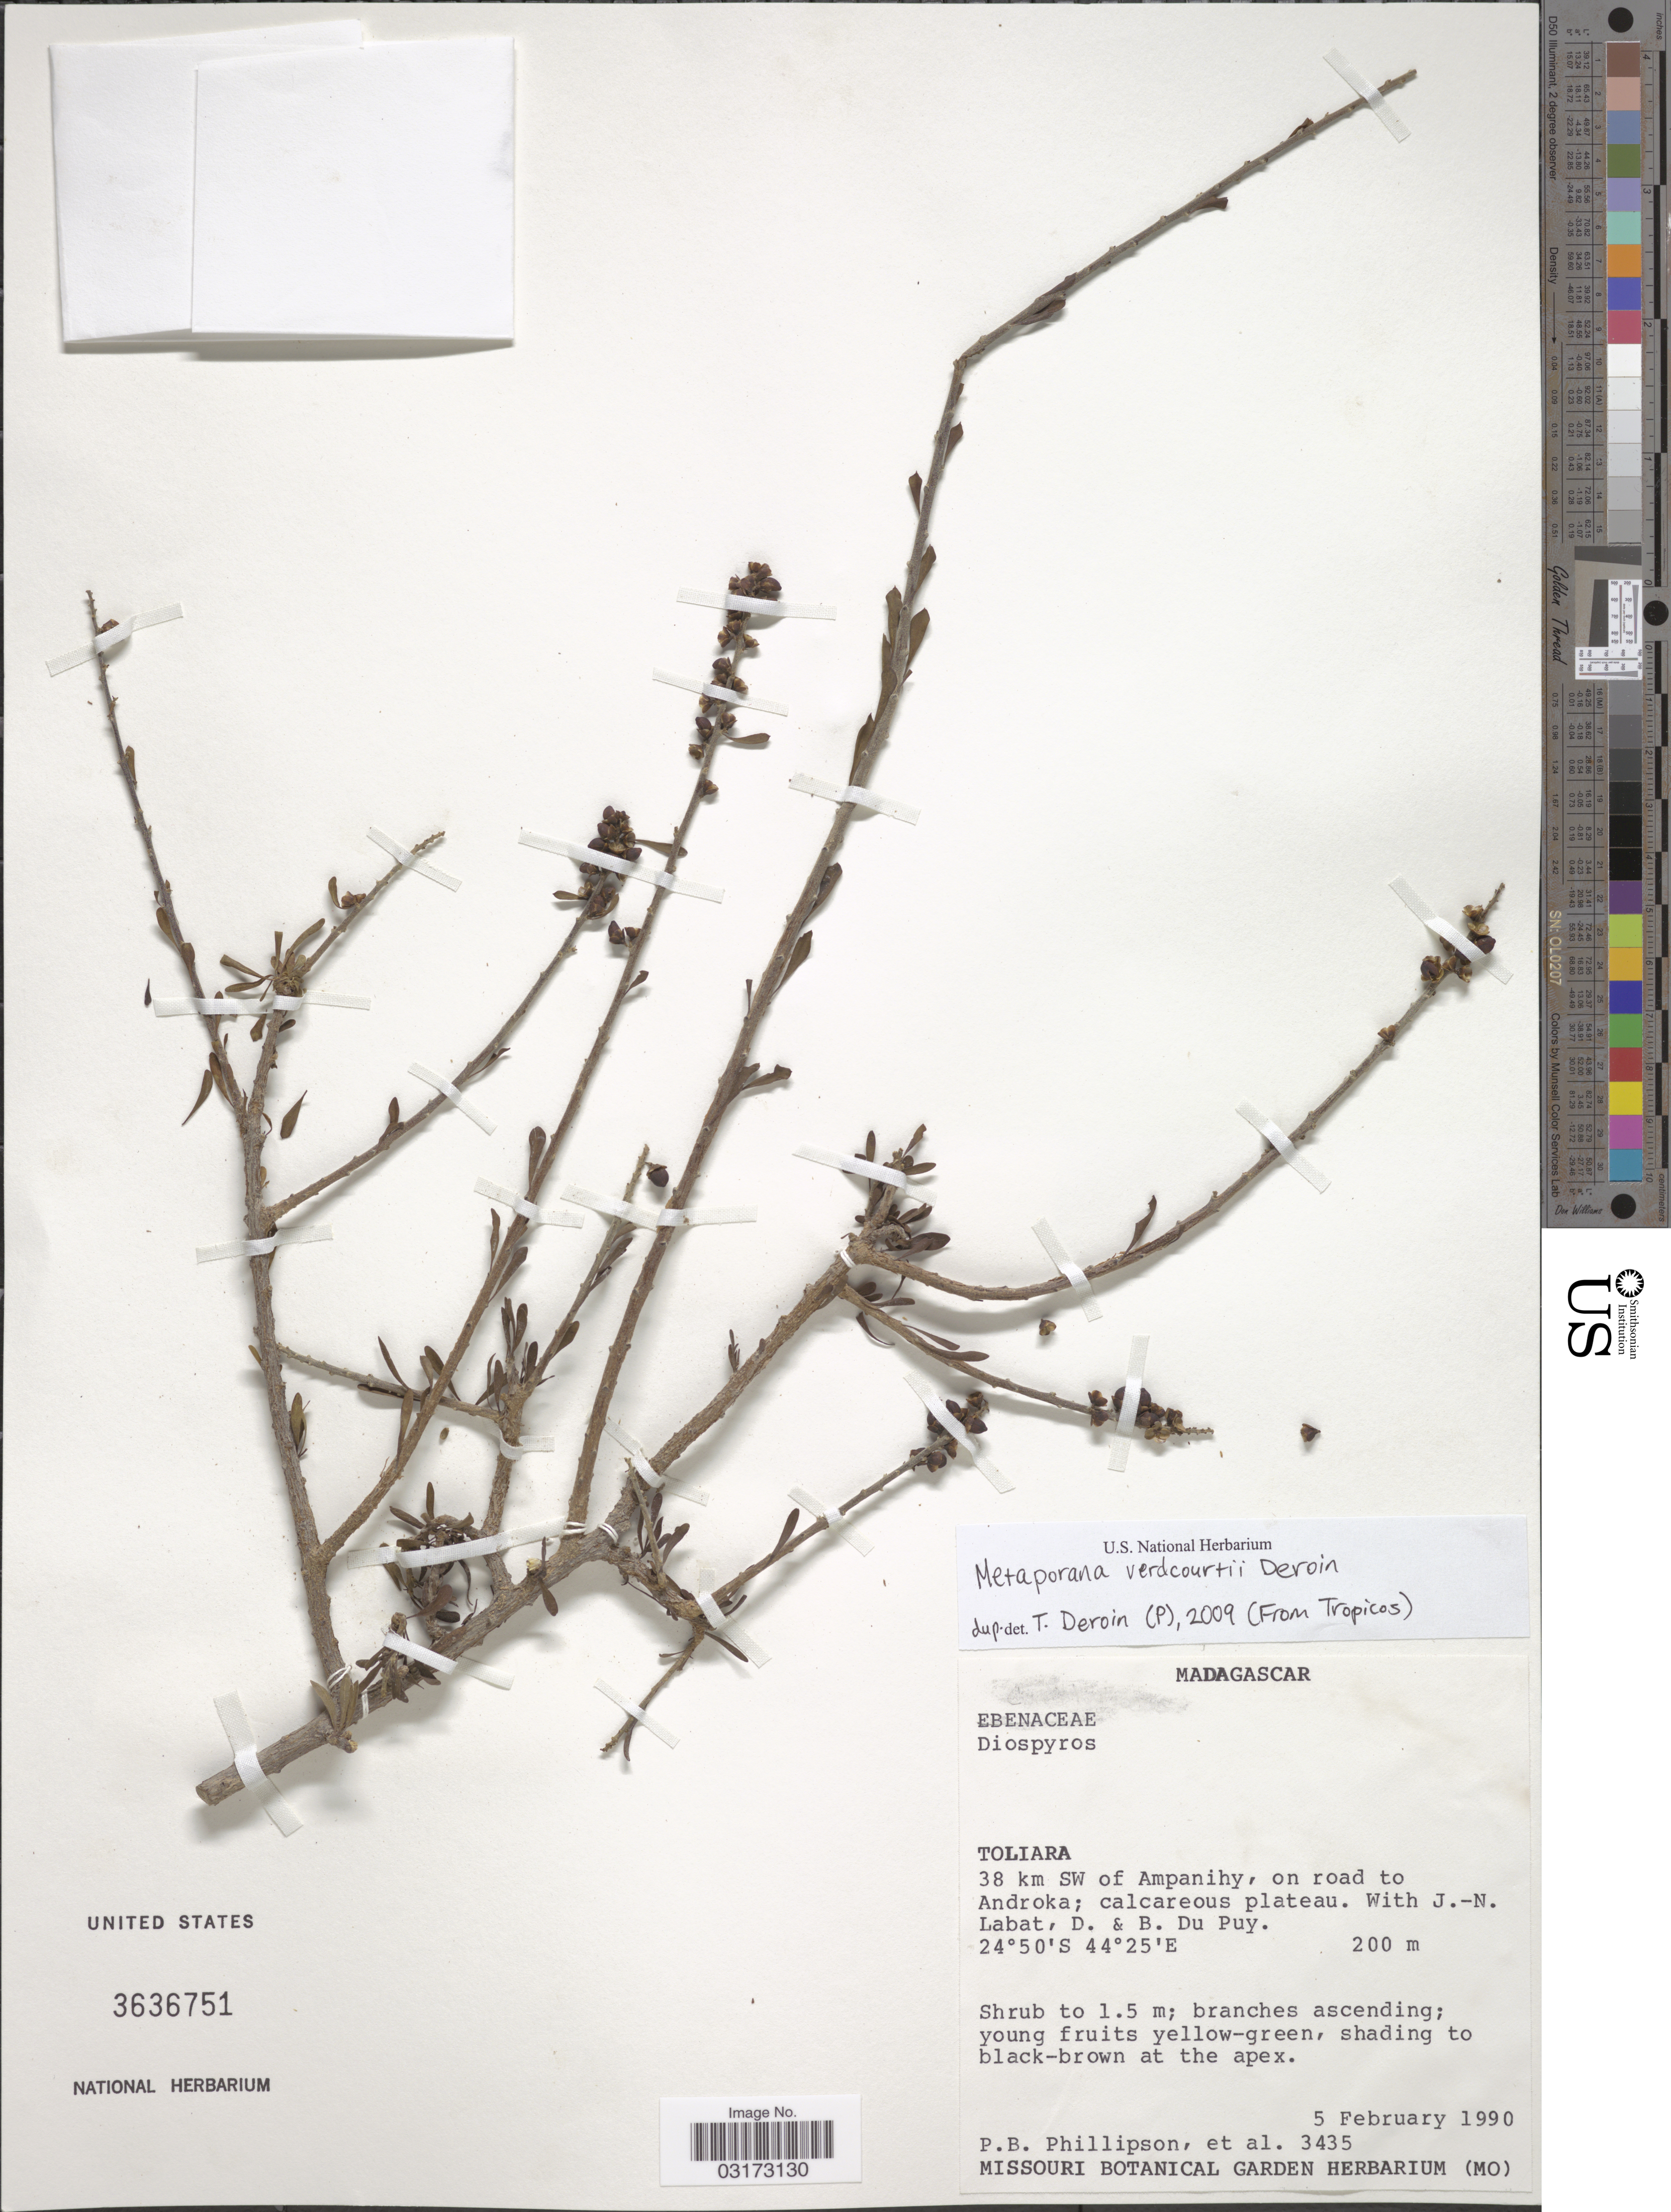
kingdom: Plantae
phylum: Tracheophyta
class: Magnoliopsida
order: Solanales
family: Convolvulaceae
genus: Metaporana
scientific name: Metaporana verdcourtii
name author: Deroin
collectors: P. B. Phillipson, J.-N. Labat & B. Du Puy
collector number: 3435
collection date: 1990-02-05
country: Madagascar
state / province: Atsimo-Andrefana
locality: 38 km SW of Ampanihy, on road to Androka.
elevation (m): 200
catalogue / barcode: US 3636751